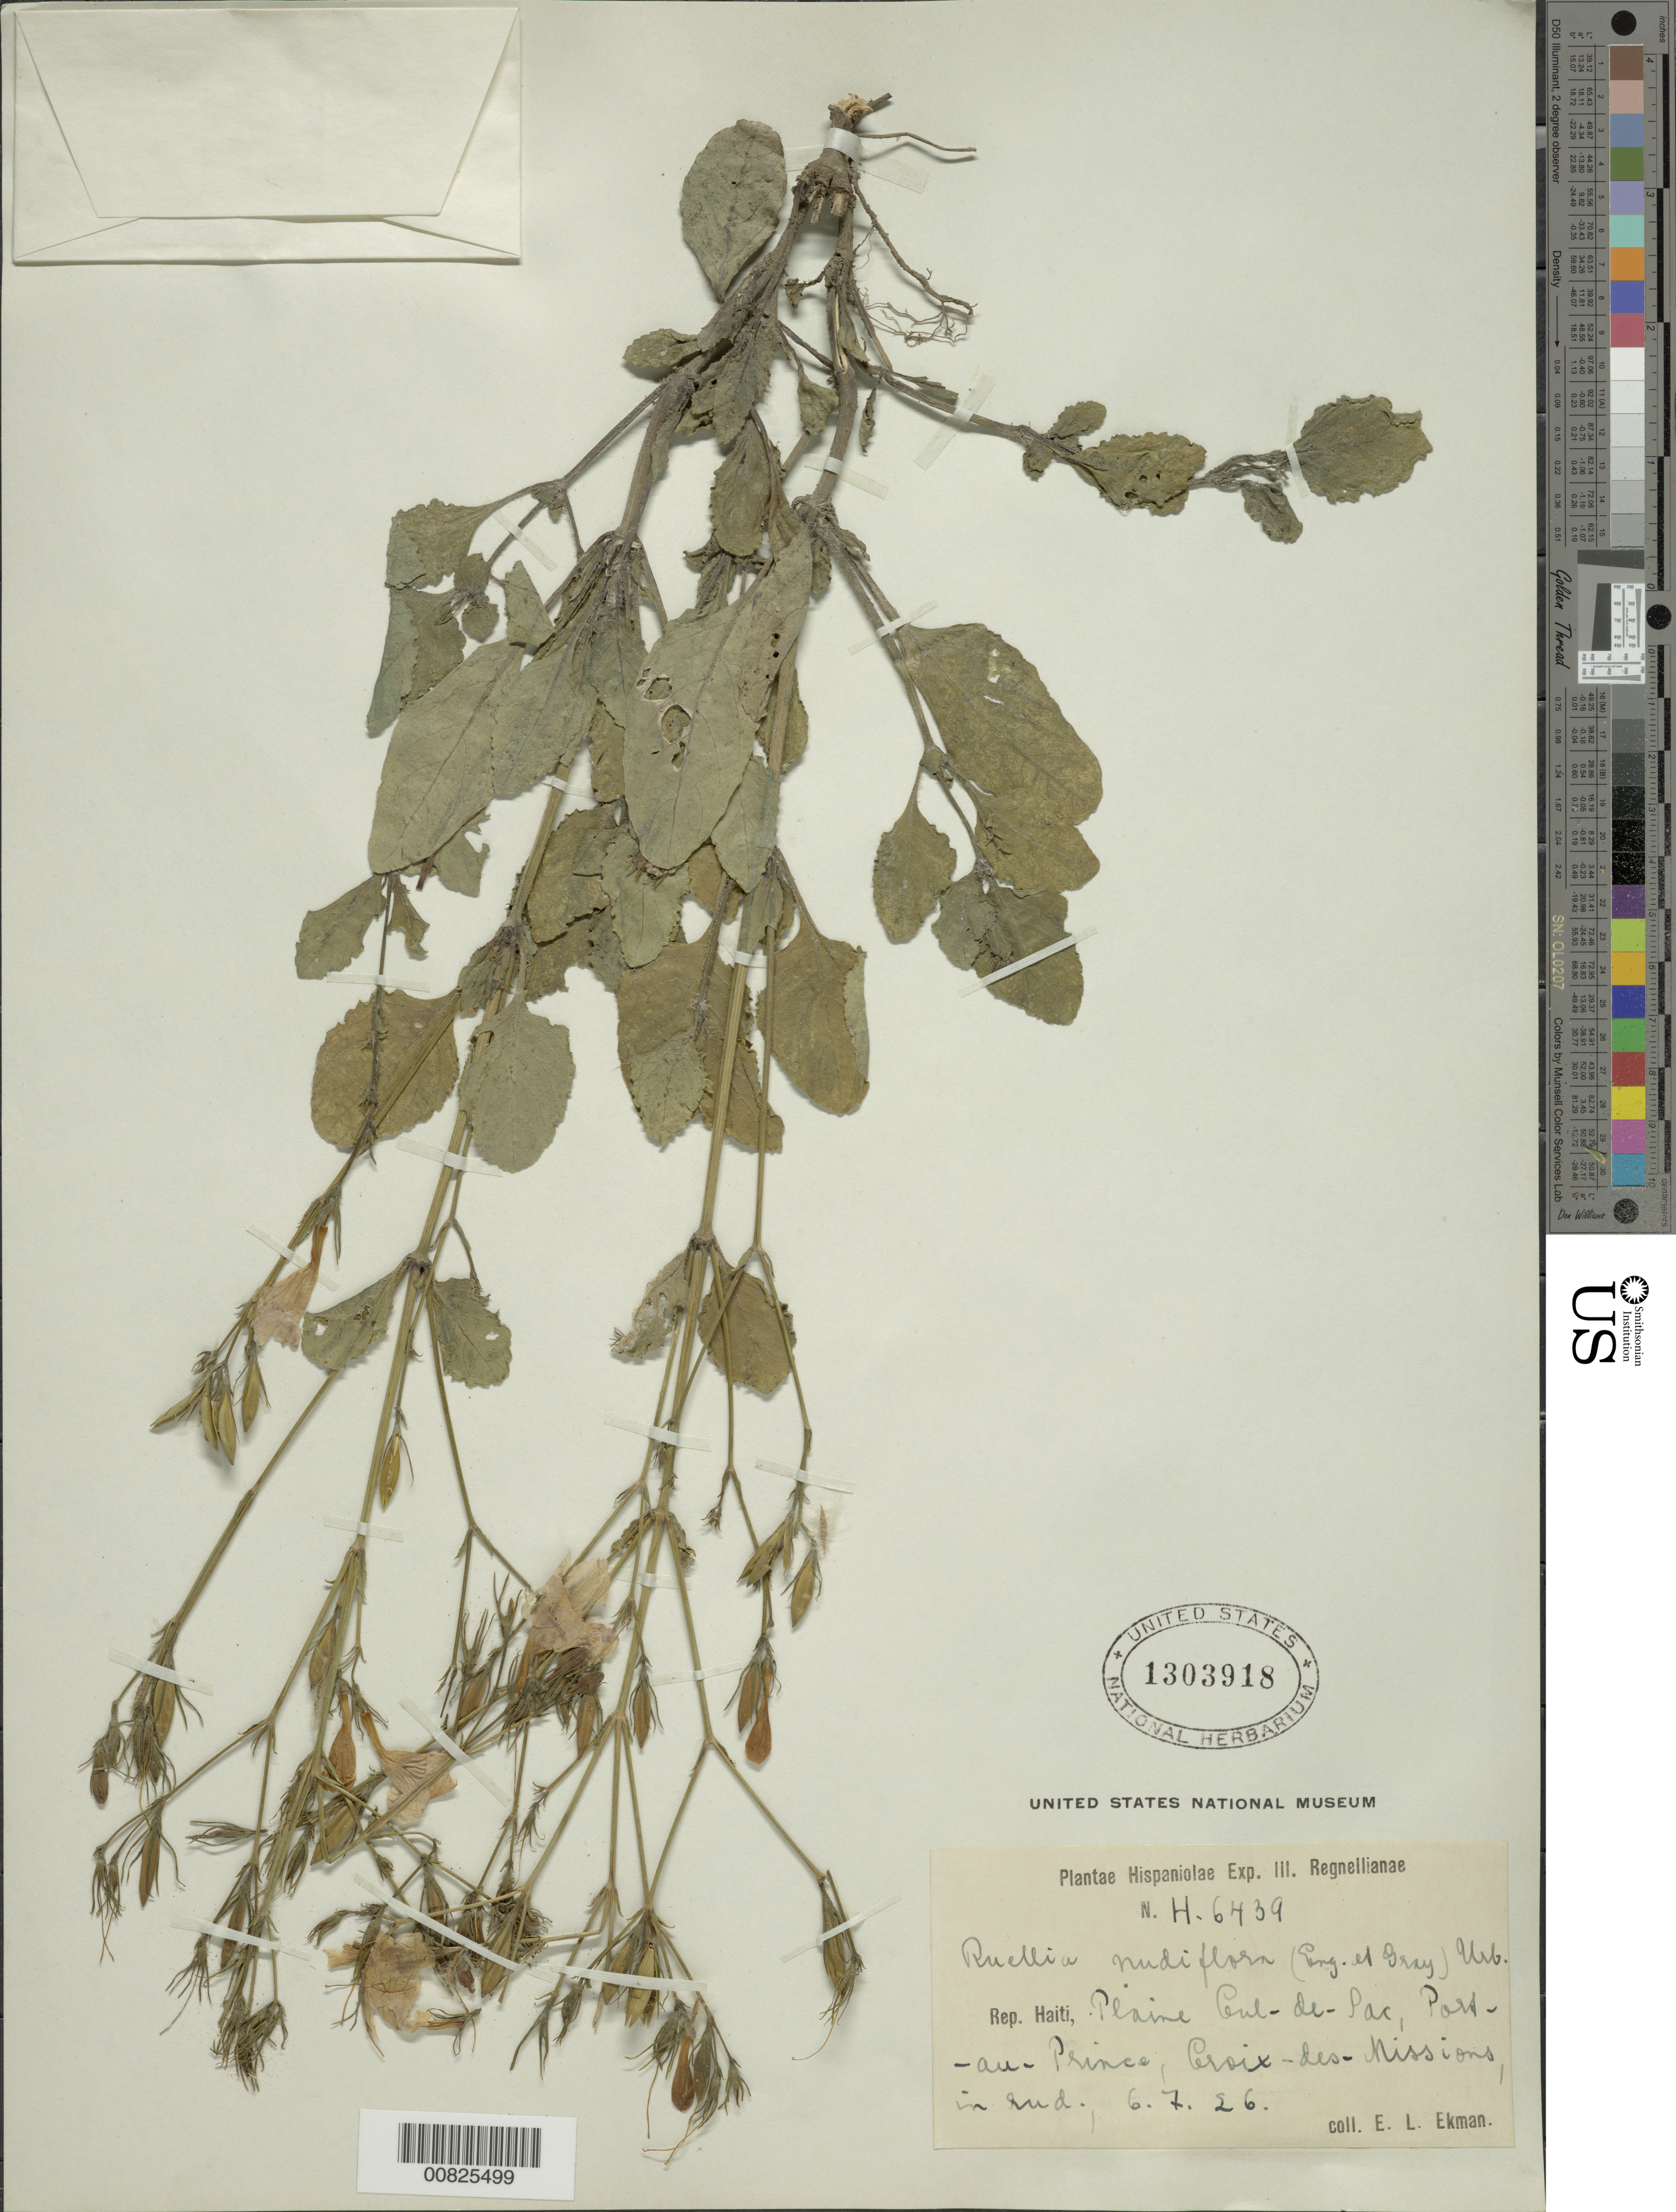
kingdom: Plantae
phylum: Tracheophyta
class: Magnoliopsida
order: Lamiales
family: Acanthaceae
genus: Ruellia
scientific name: Ruellia nudiflora var. insularis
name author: Leonard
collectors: E. L. Ekman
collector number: H 6439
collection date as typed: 06 Jul 1926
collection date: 1926-07-06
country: Haiti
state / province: Ouest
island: Hispaniola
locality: Plaine Cul-de-Sac, Port-au-Prince, Croix-des-Missiones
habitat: In "mud"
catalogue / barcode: US 1303918